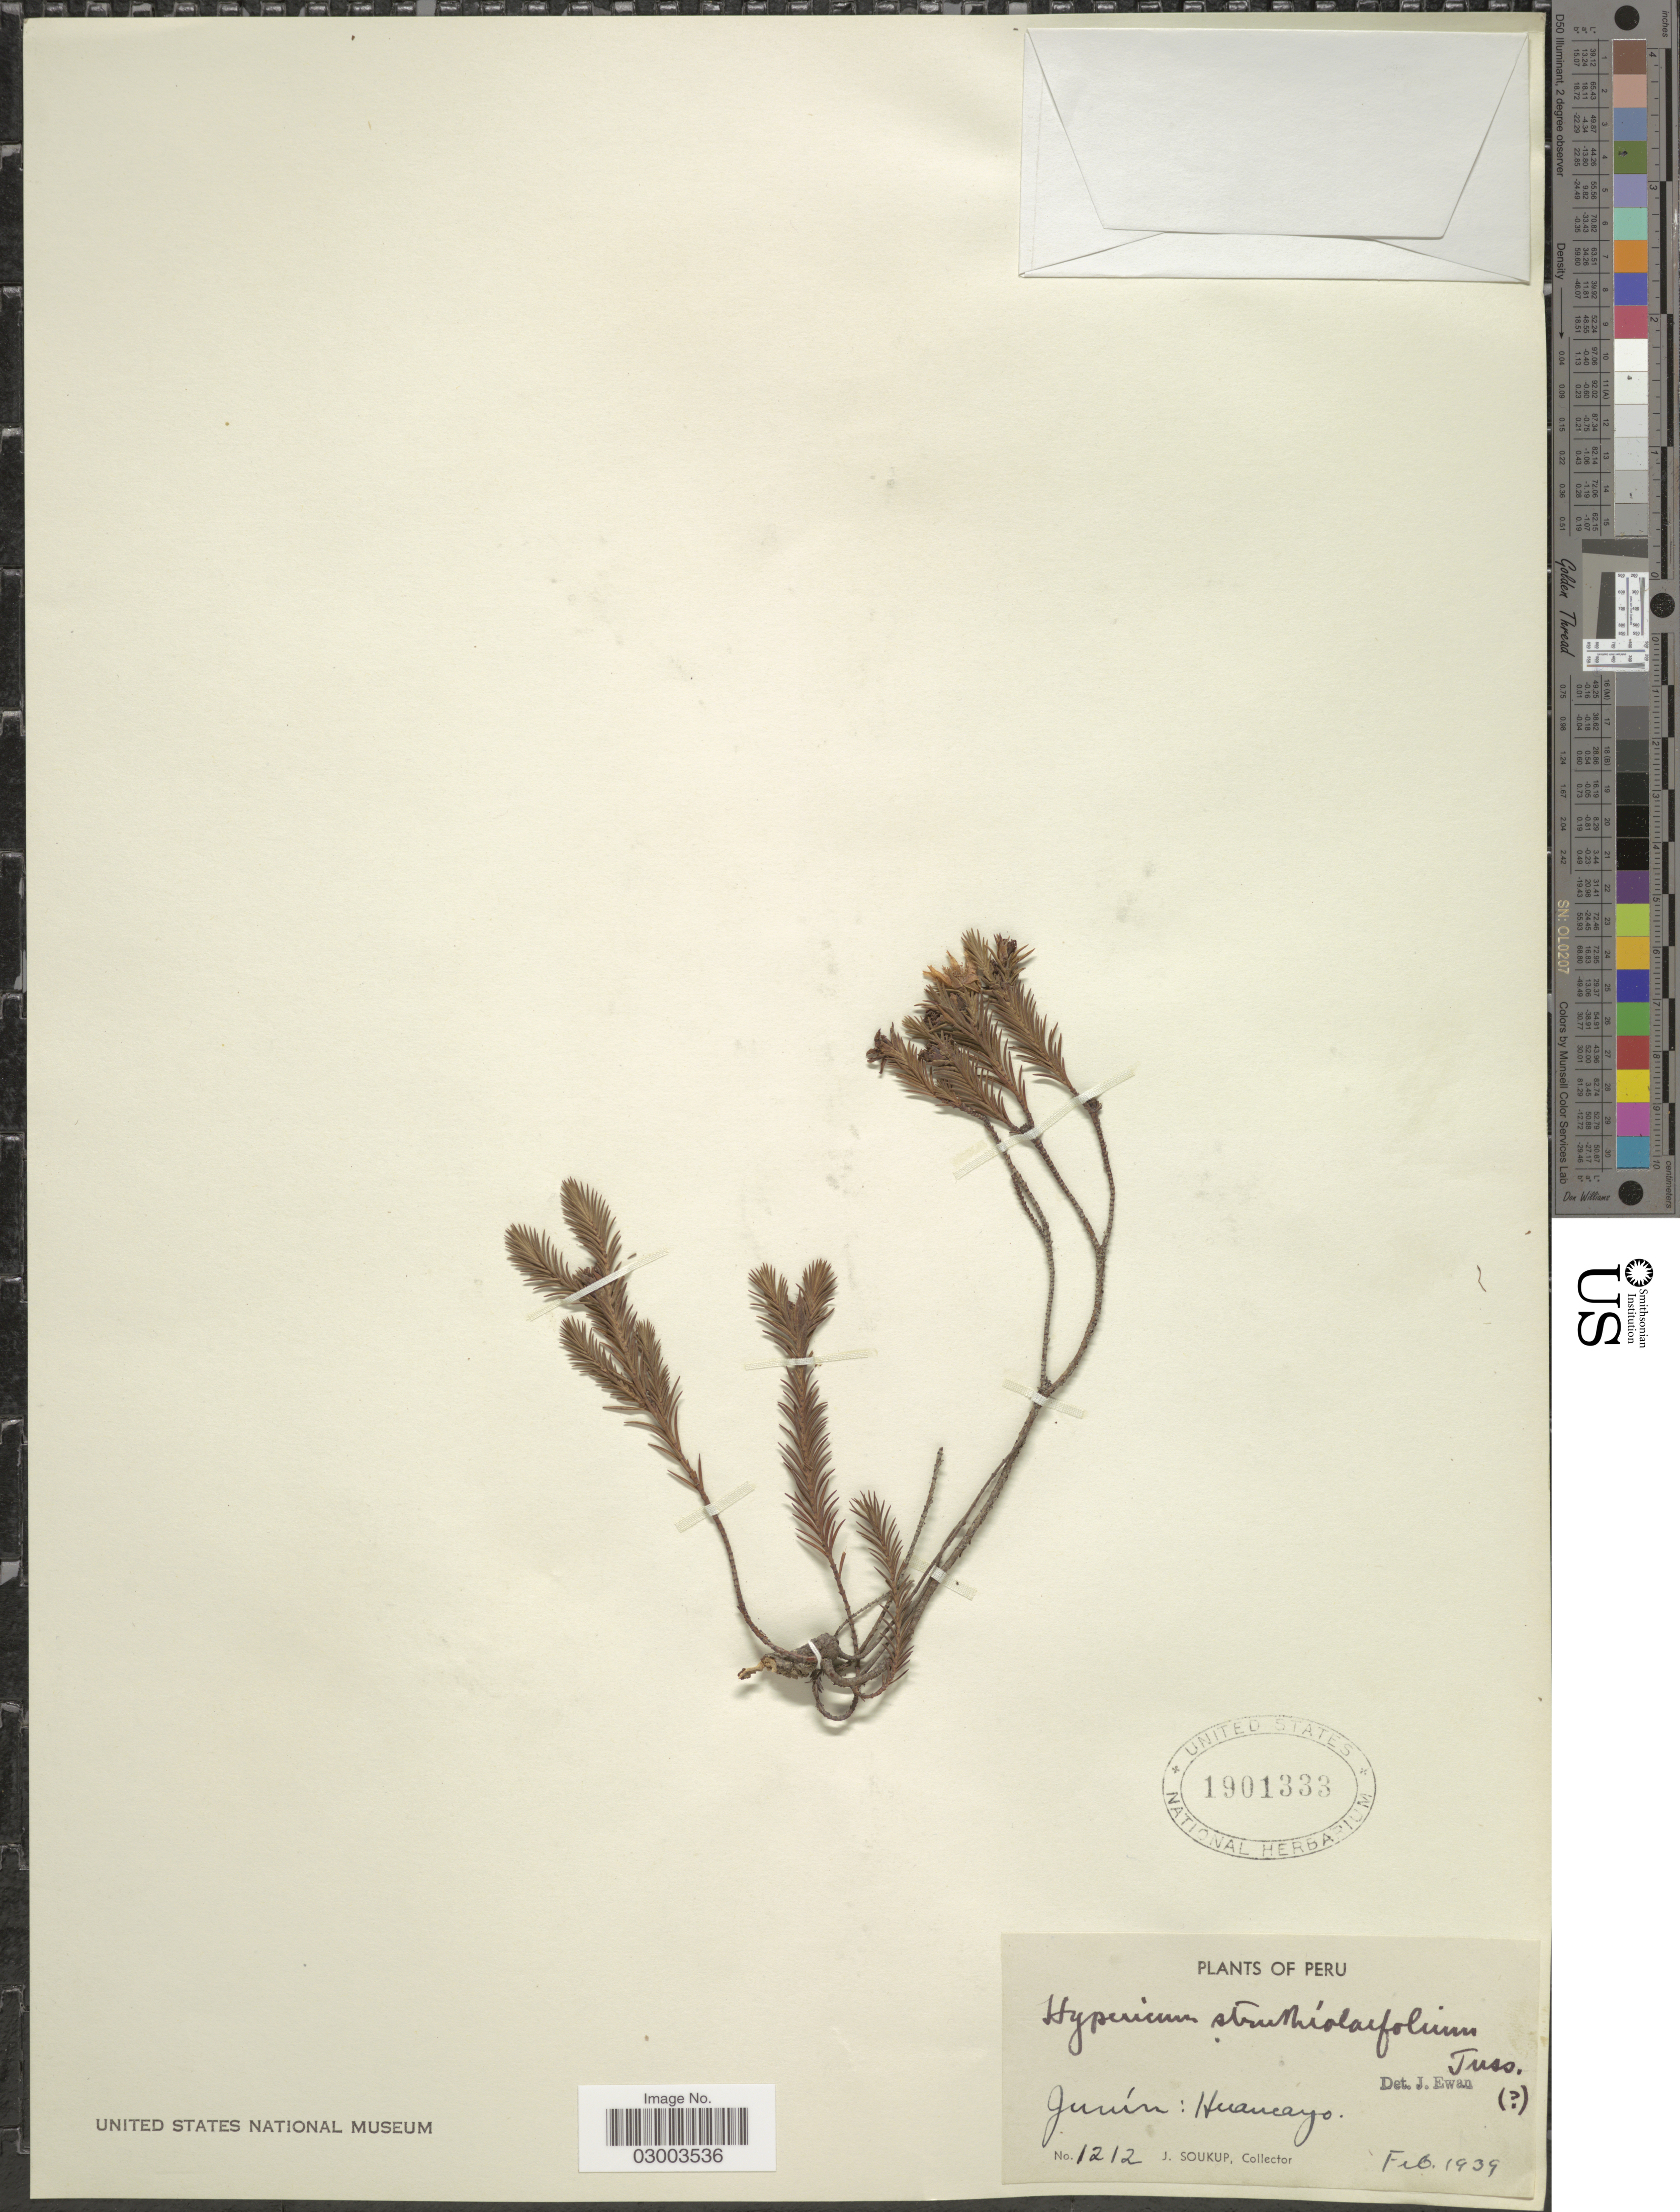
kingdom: Plantae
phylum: Tracheophyta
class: Magnoliopsida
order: Malpighiales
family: Hypericaceae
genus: Hypericum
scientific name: Hypericum andinum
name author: Gleason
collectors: J. Soukup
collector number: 1212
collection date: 1939-02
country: Peru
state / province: Junín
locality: Huancayo.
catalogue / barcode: US 1901333